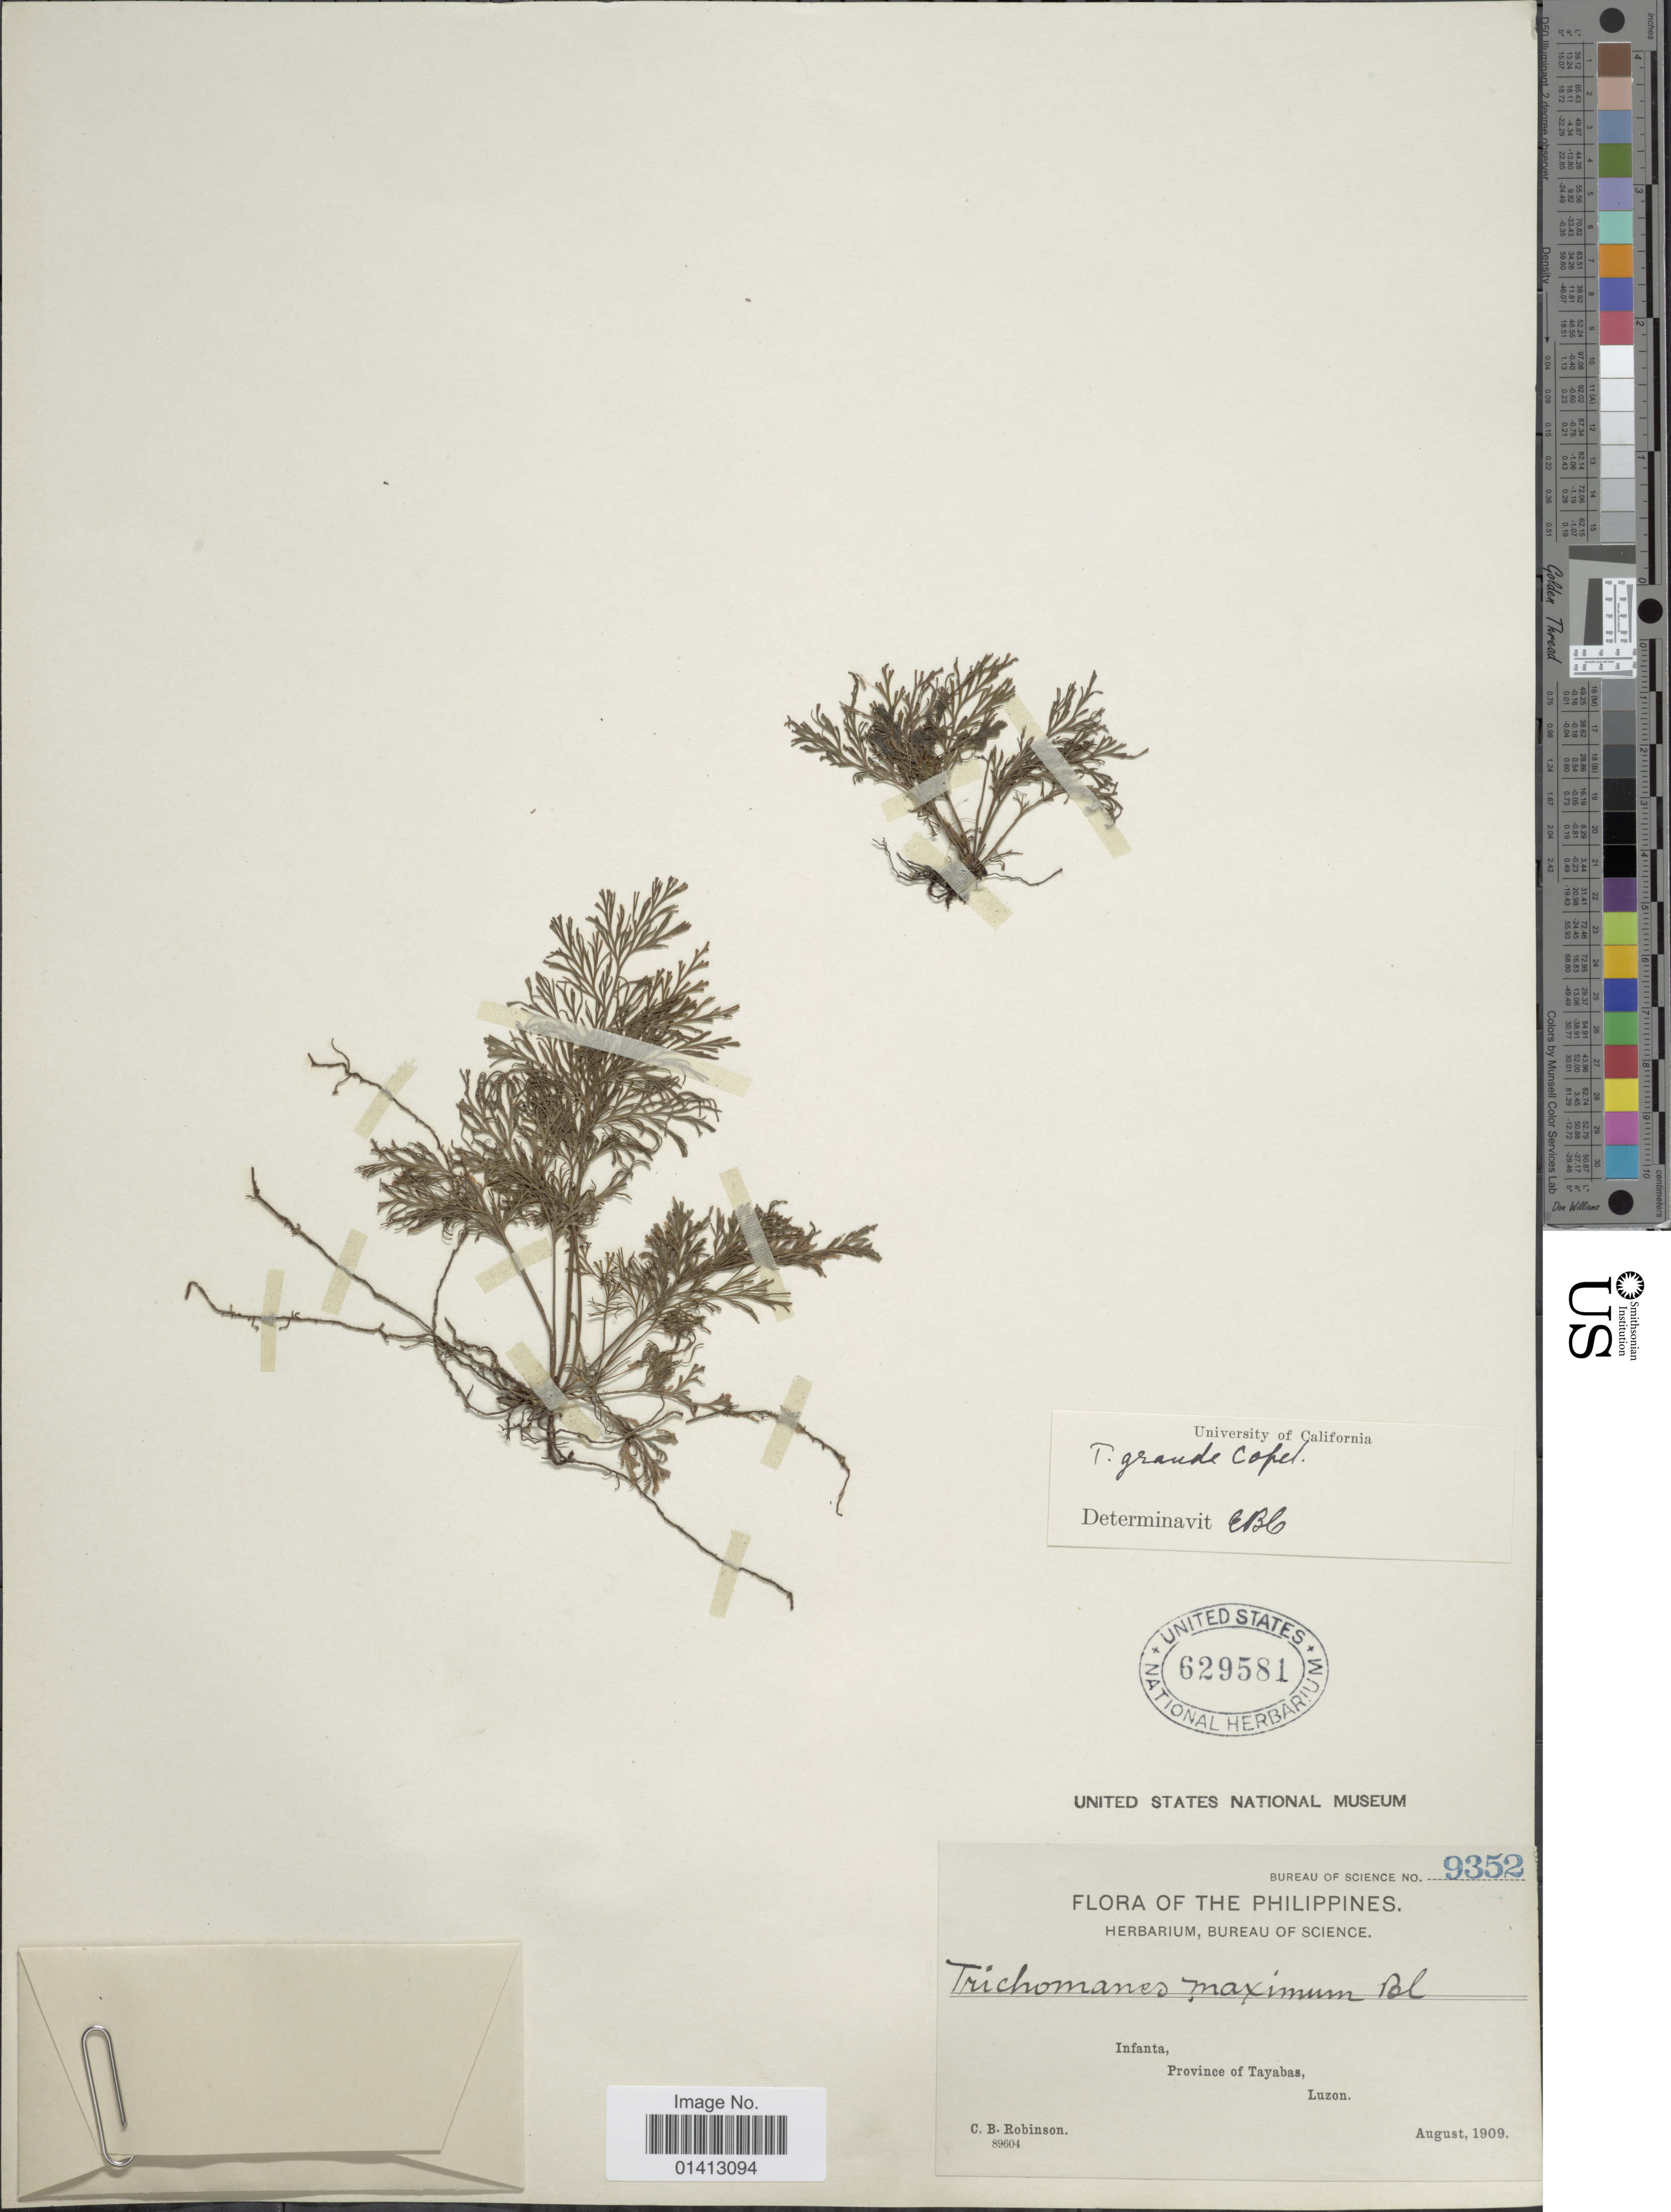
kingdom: Plantae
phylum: Tracheophyta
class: Polypodiopsida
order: Hymenophyllales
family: Hymenophyllaceae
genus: Crepidomanes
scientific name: Crepidomanes grande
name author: (Copel.) Ebihara & K. Iwats.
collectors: C. Robinson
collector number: Bureau of Science 9352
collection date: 1909-08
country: Philippines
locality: Infanta, Province of Tayabas, Luzon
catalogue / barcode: US 629581